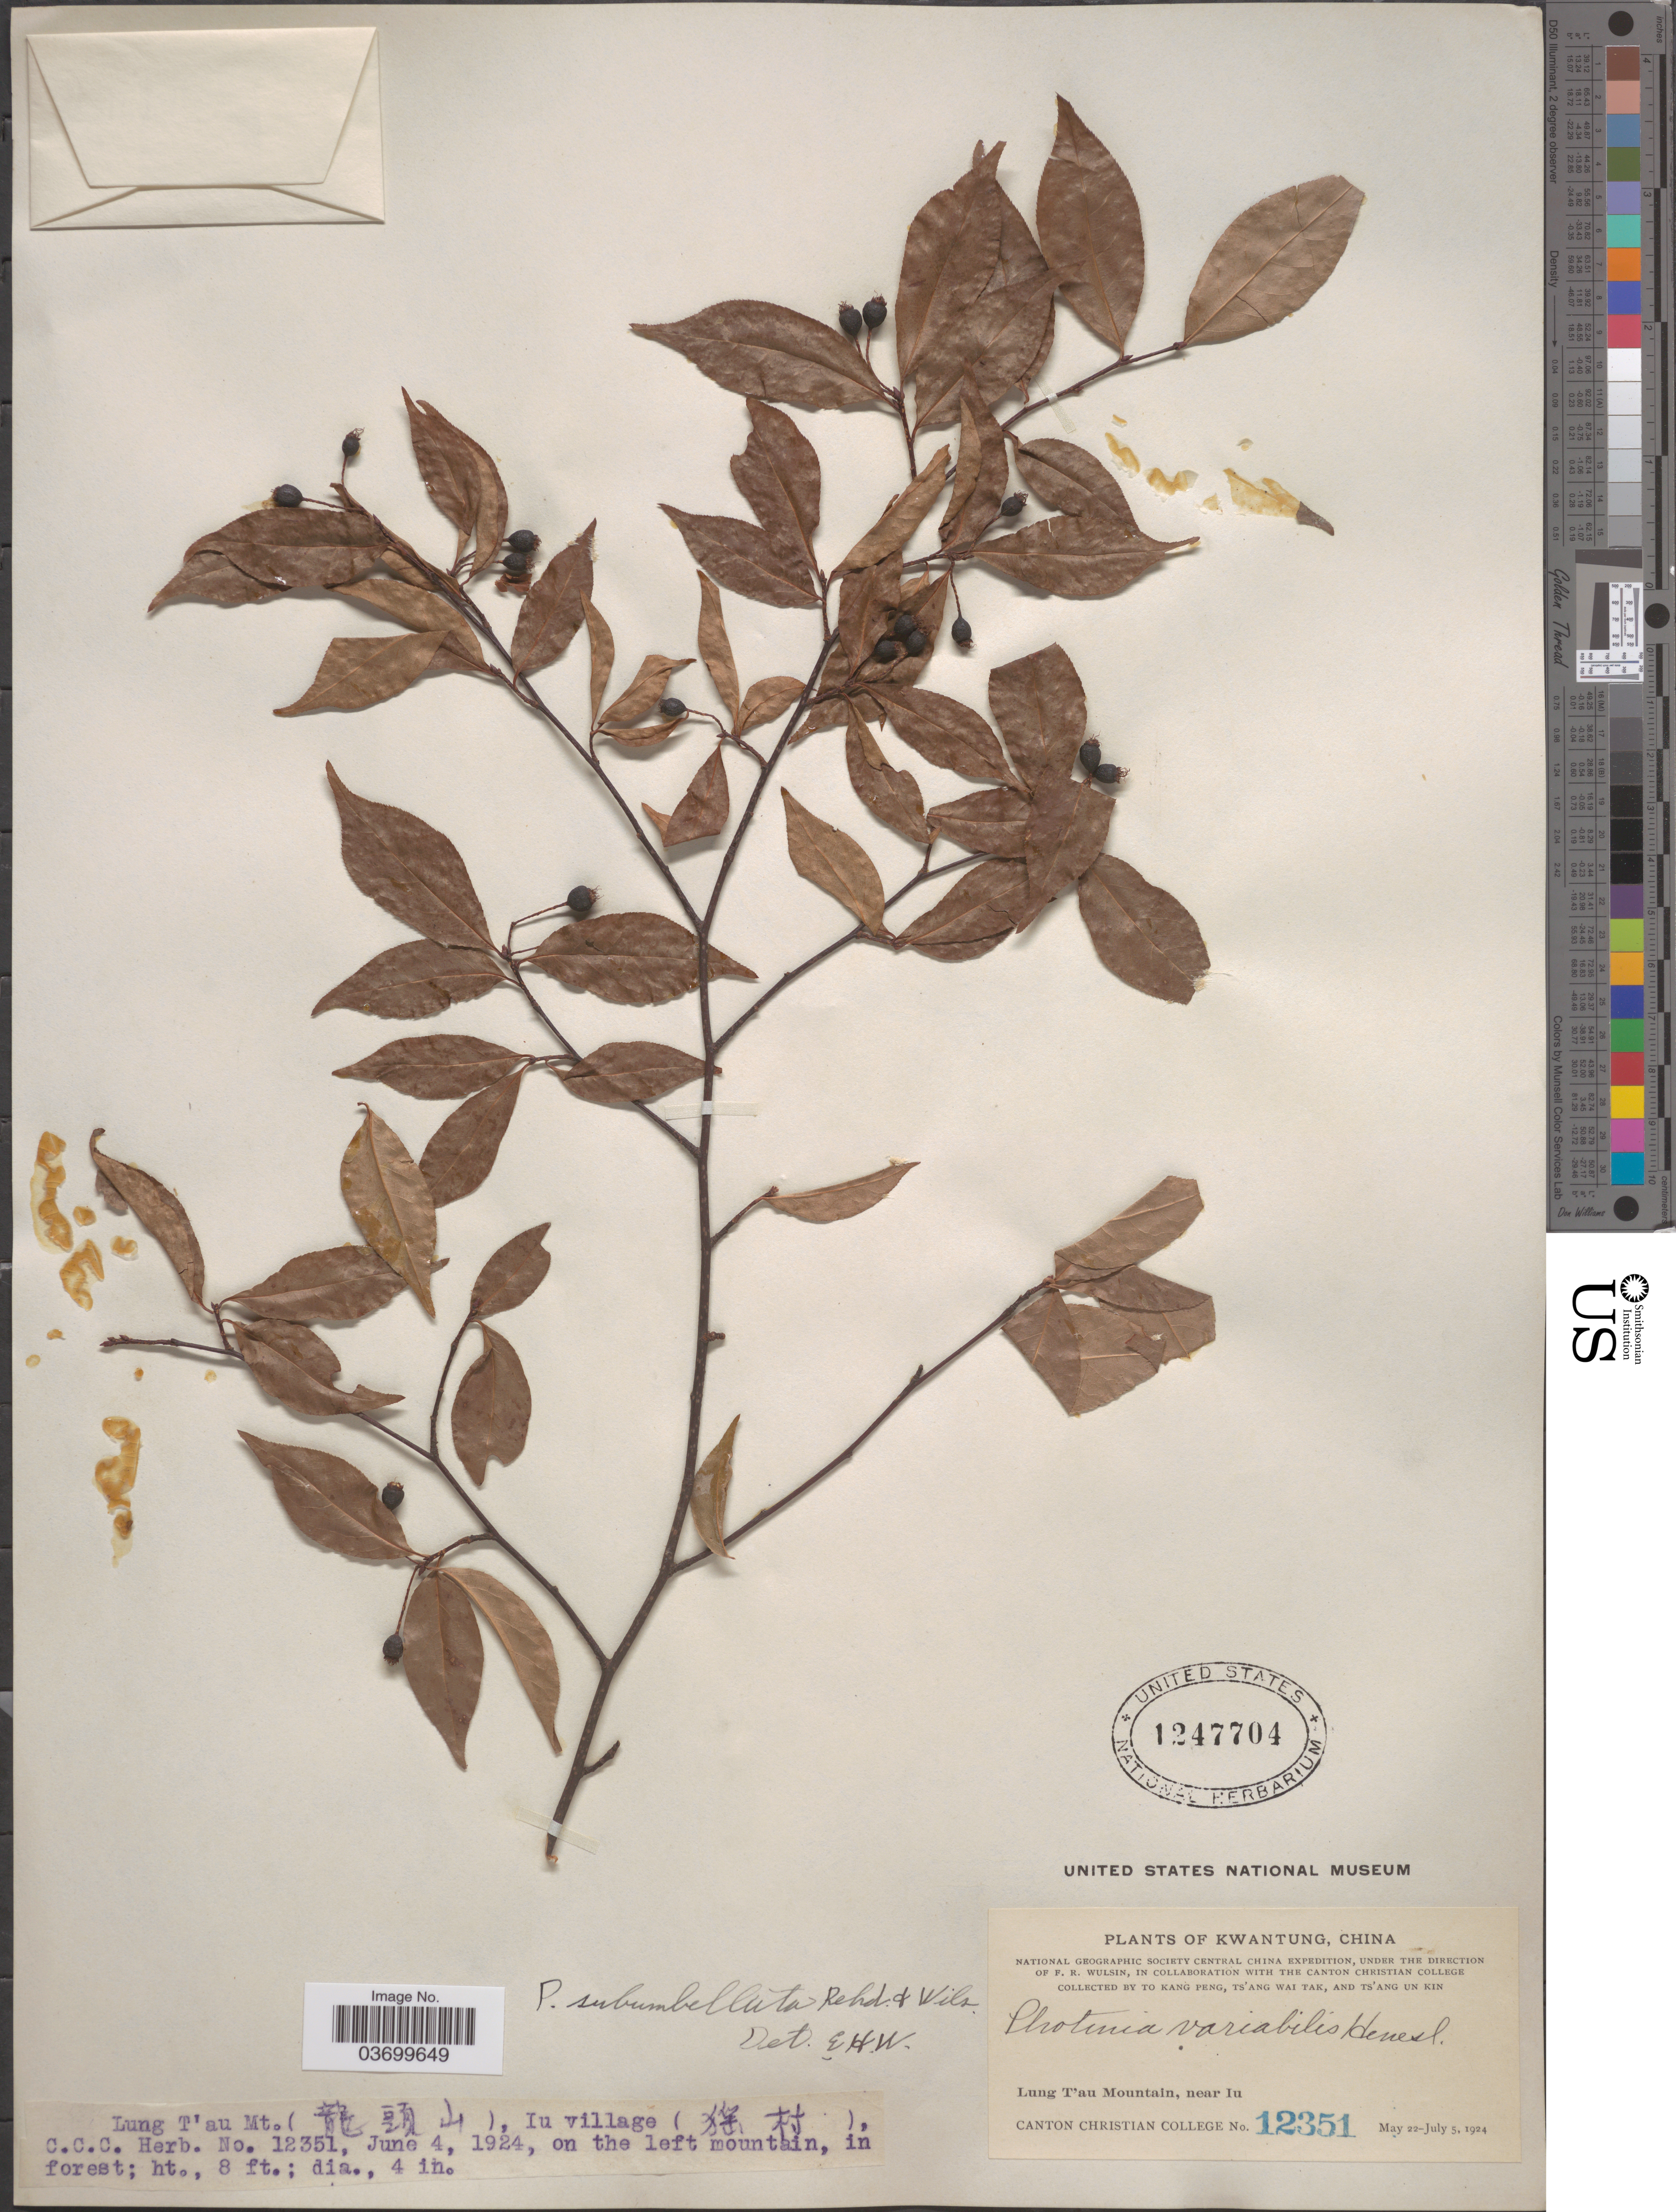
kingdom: Plantae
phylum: Tracheophyta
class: Magnoliopsida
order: Rosales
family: Rosaceae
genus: Photinia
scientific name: Photinia subumbellata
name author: Rehder & E.H. Wilson in Sarg.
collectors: T. K. Peng, W. T. Tsang & Ts' Ang Un Kin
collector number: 12351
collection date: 1924-06-04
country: China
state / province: Guangdong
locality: Kwantung. Lung T'au Mountain (X), Iu village (X), on the left mountain, in forest.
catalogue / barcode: US 1247704